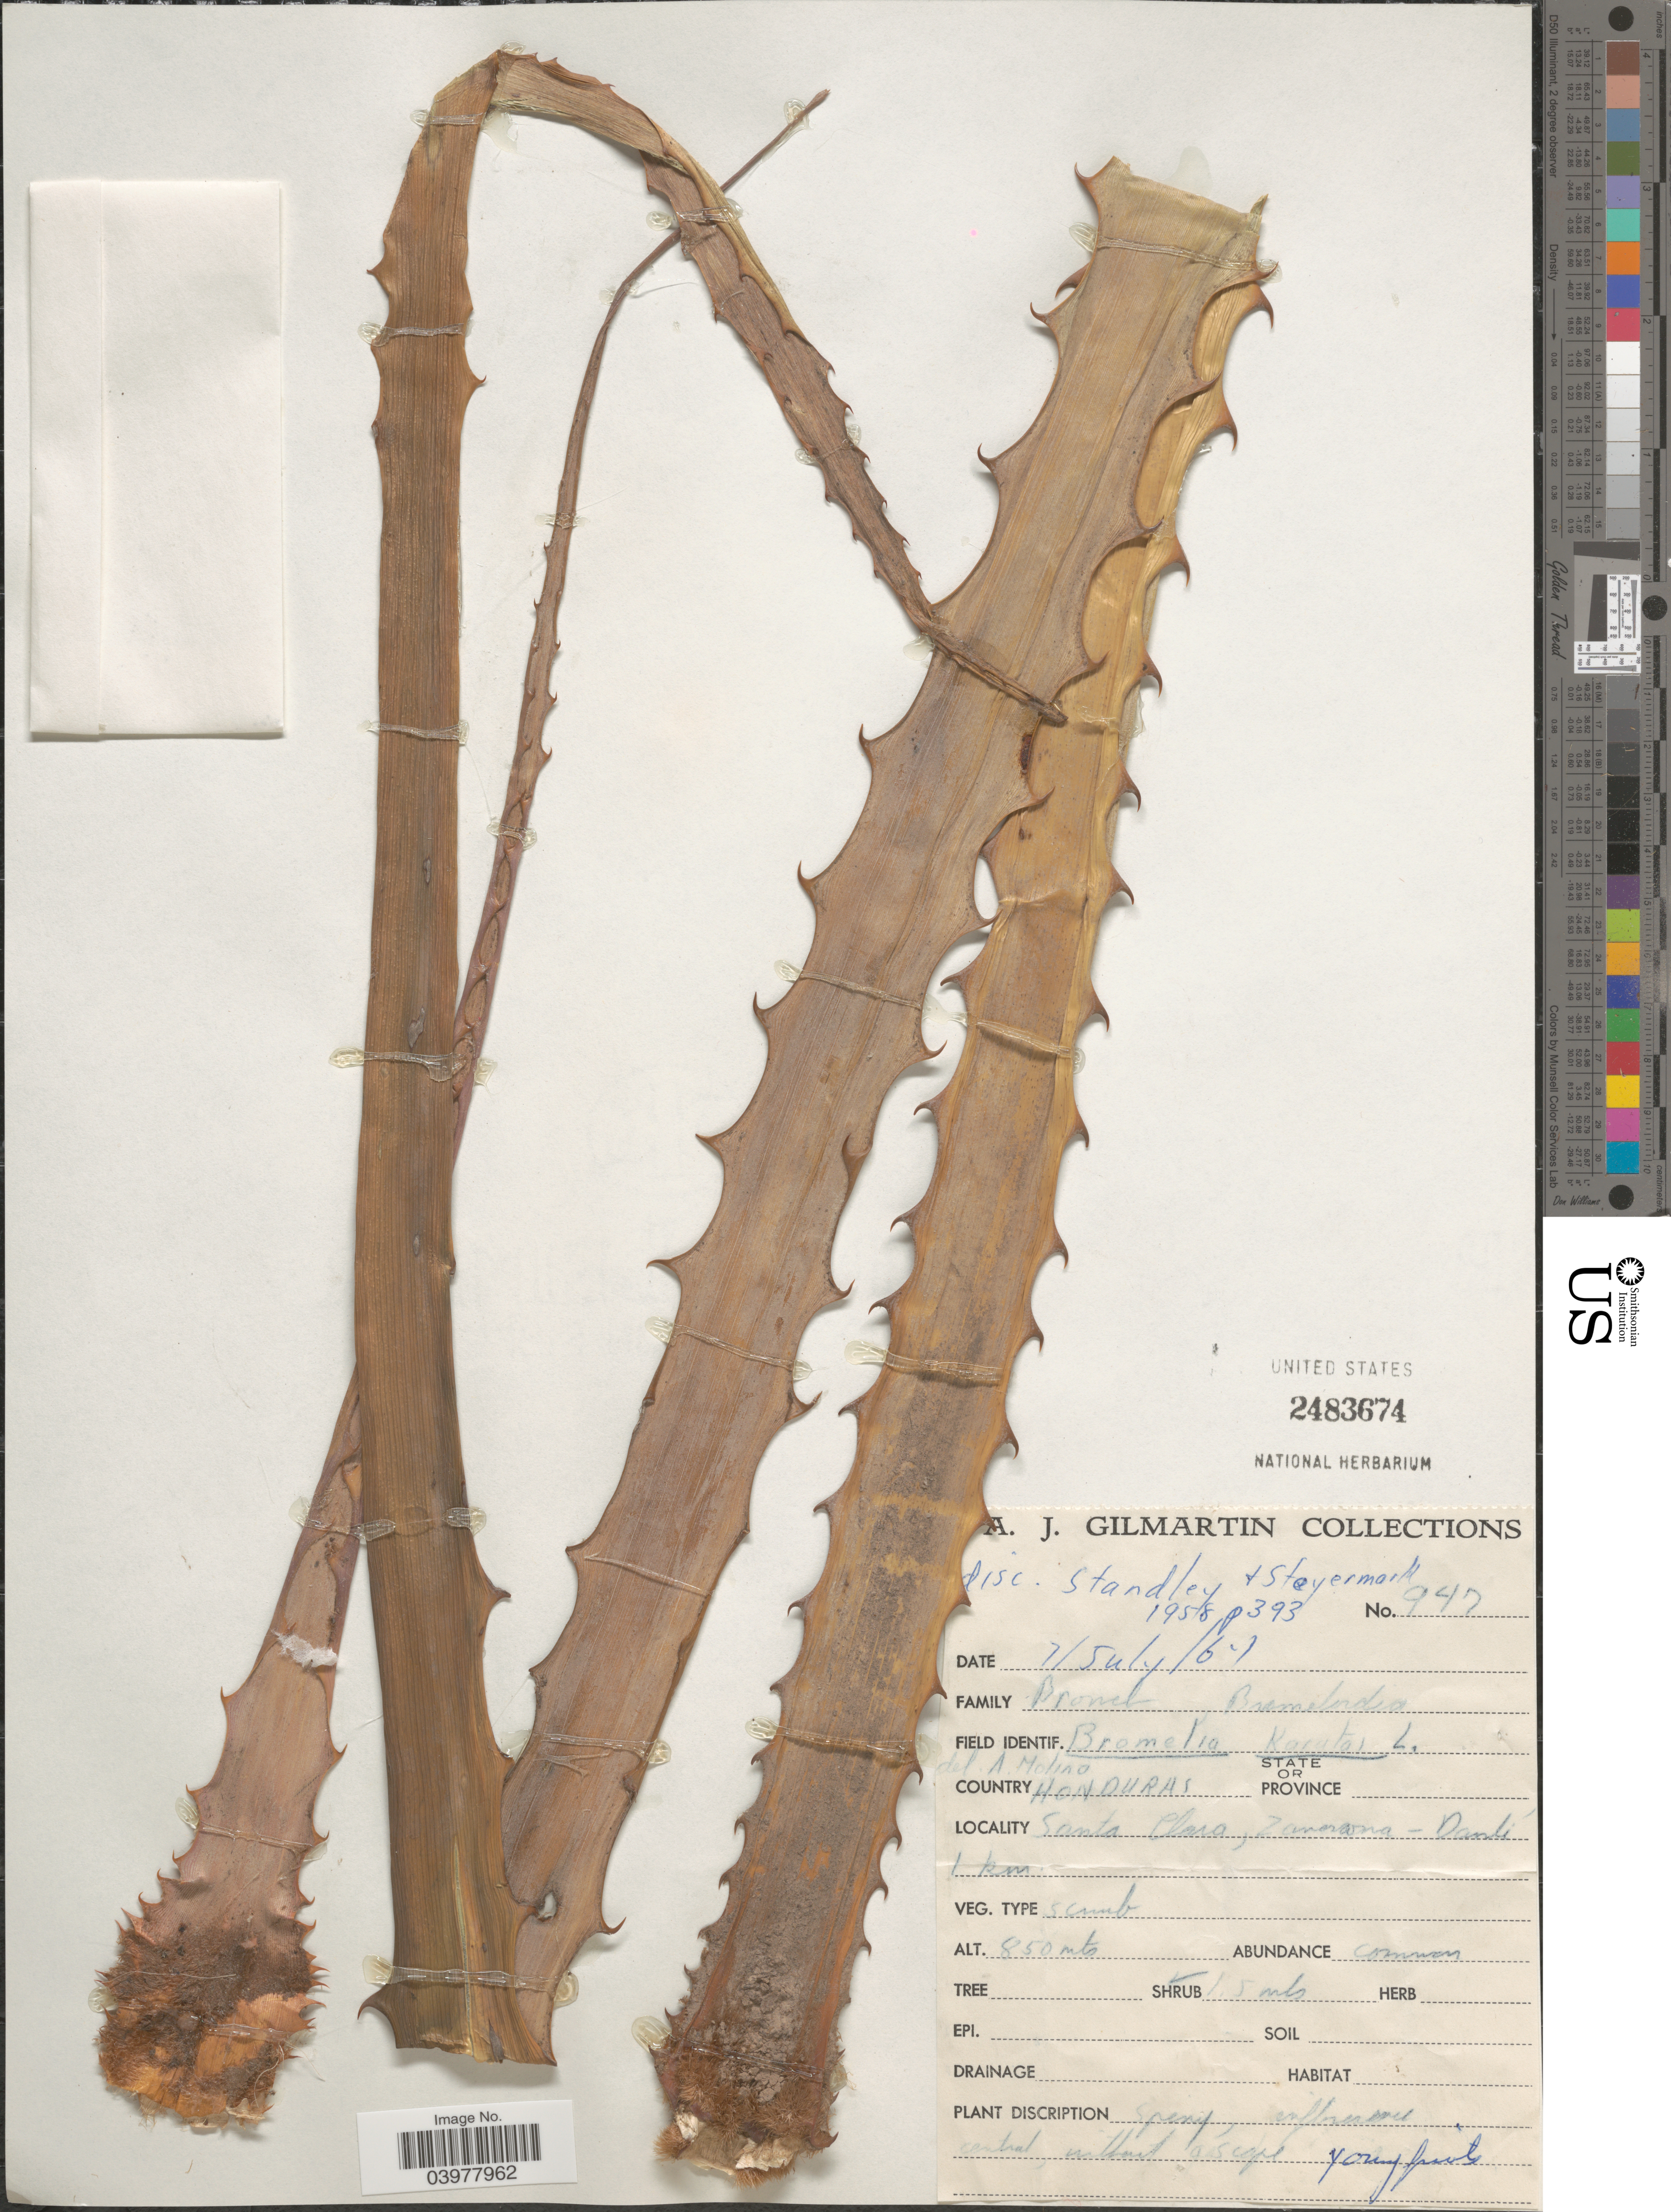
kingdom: Plantae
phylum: Tracheophyta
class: Liliopsida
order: Poales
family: Bromeliaceae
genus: Bromelia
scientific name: Bromelia sp.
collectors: A. J. Gilmartin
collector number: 947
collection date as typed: Transcribed d/m/y: 7/7/69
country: Honduras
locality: Santa Clara, Zamorano-Danlí 1 km.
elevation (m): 850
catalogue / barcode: US 2483674